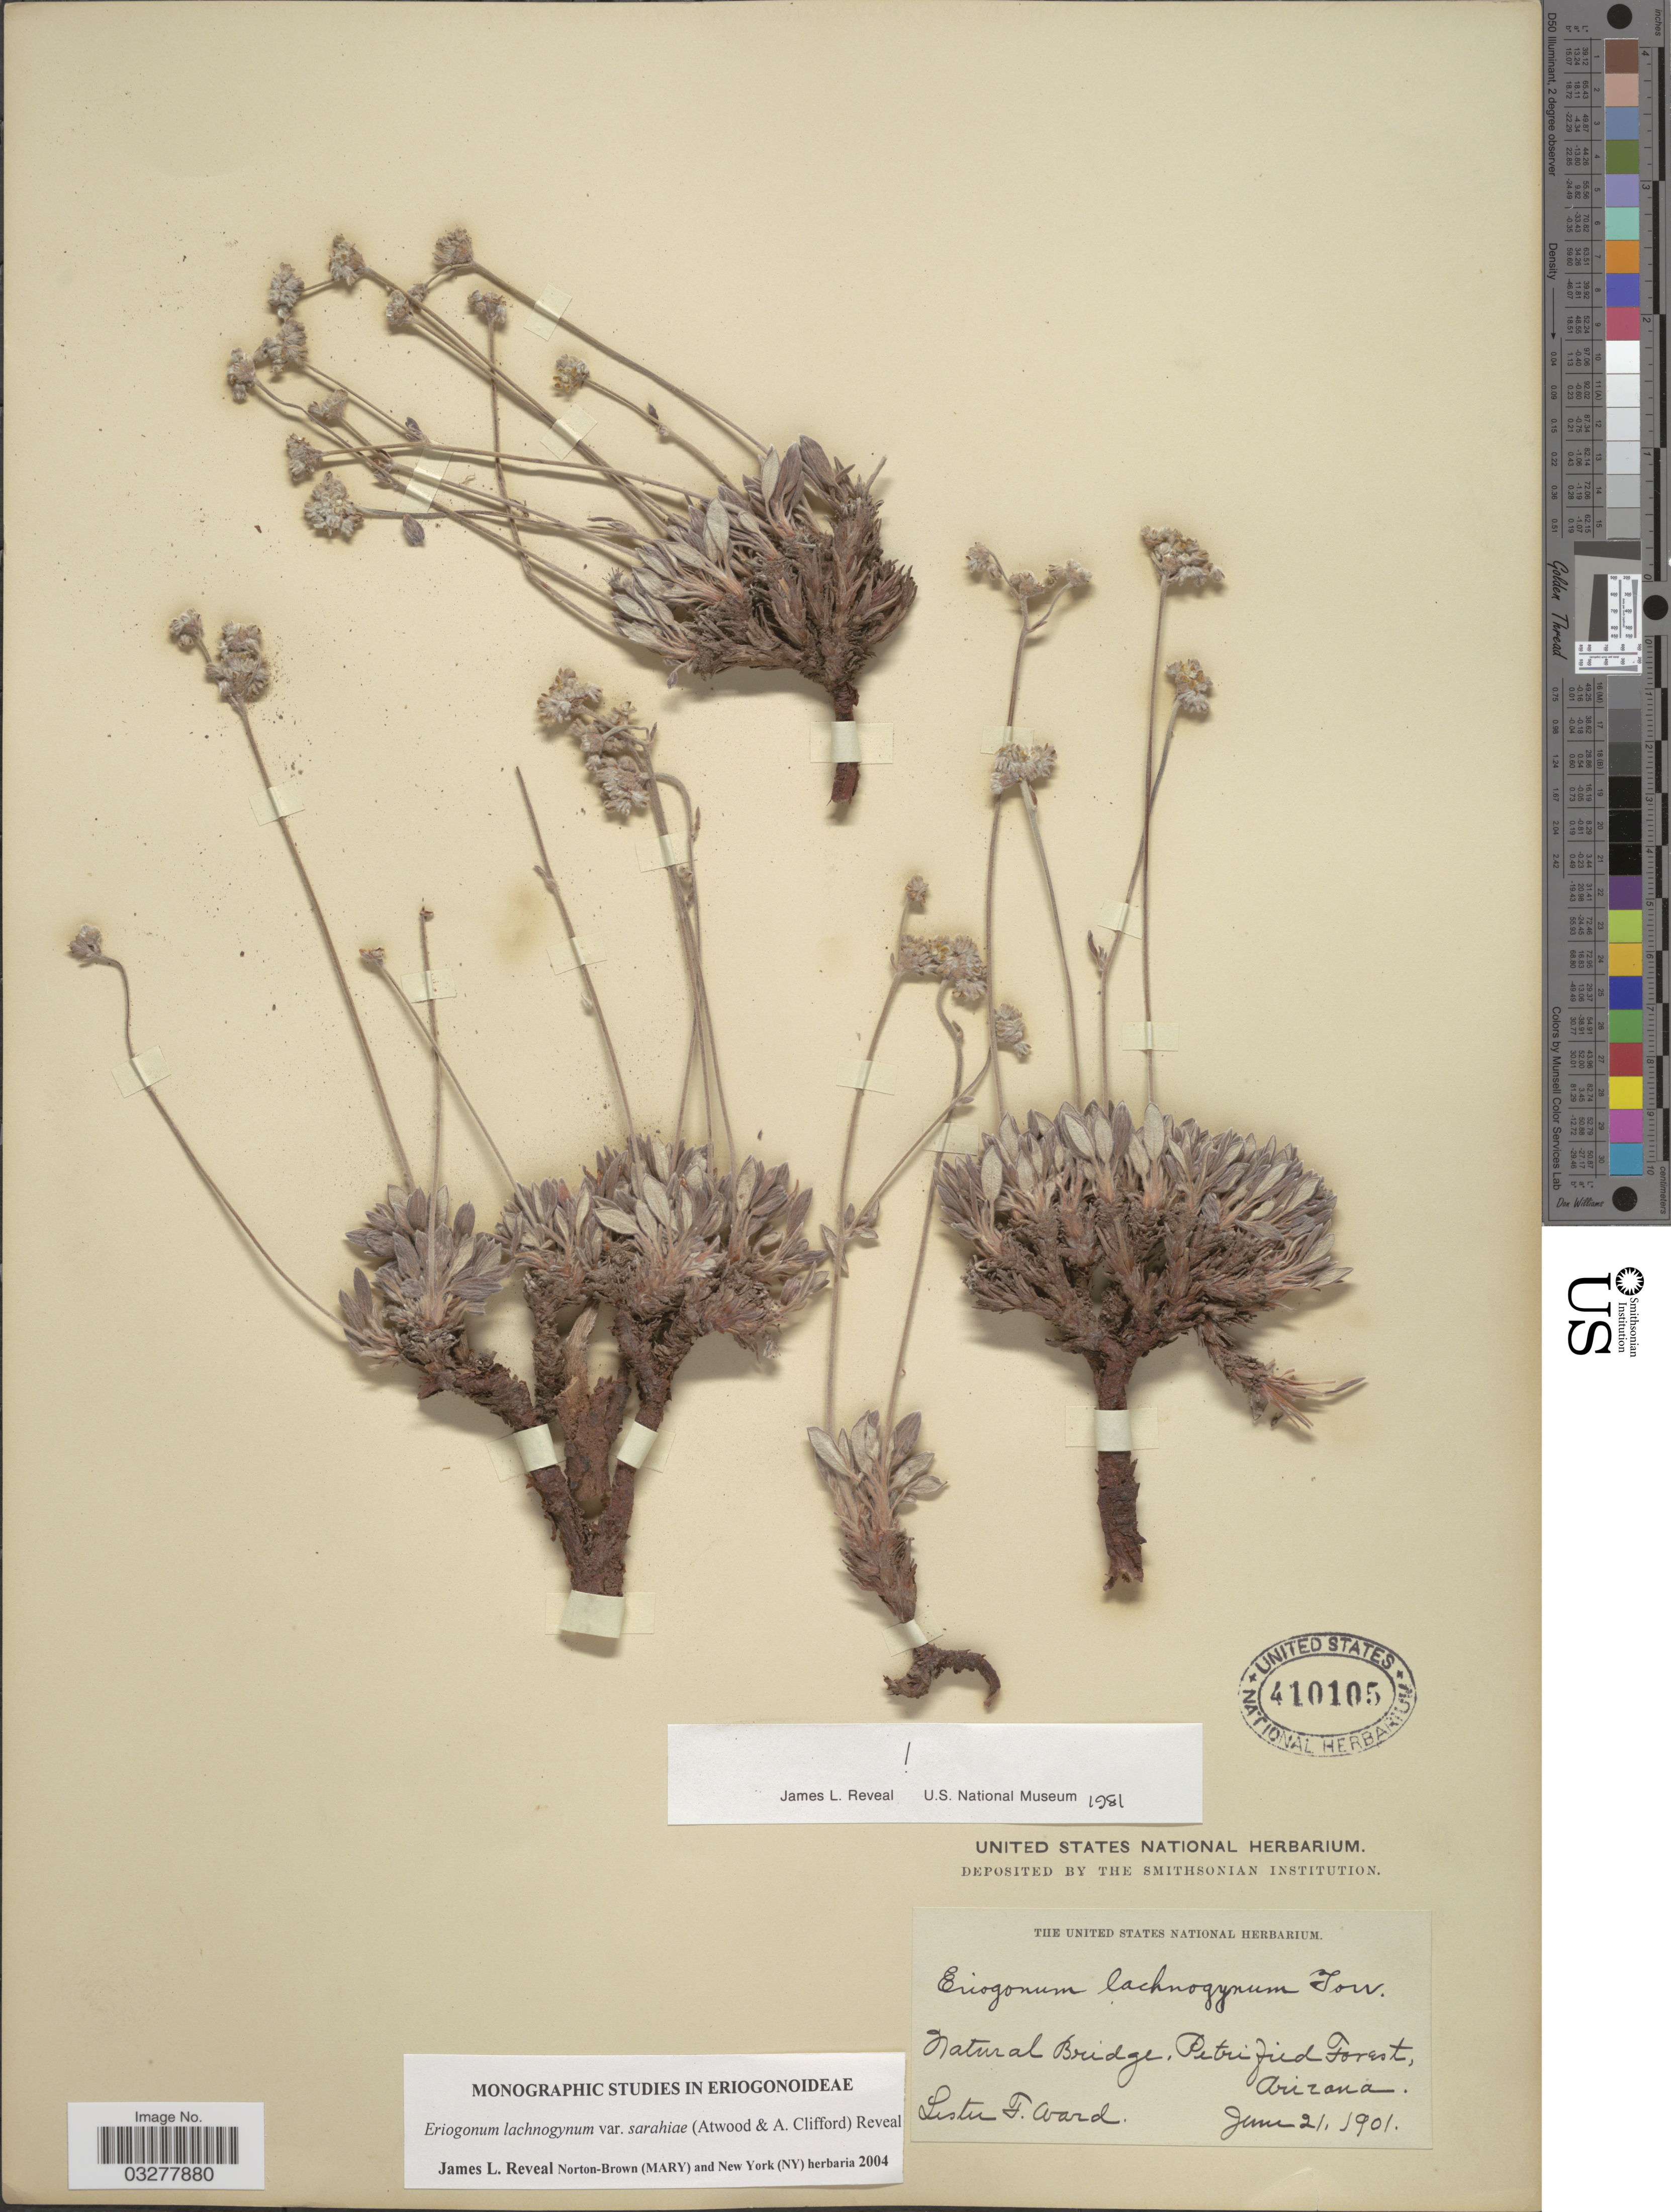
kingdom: Plantae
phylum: Tracheophyta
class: Magnoliopsida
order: Caryophyllales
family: Polygonaceae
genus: Eriogonum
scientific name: Eriogonum lachnogynum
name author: Torr. ex Benth.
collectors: L. F. Ward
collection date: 1901-06-21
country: United States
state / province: Arizona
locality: Natural Bridge, Petrified Forest.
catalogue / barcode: US 410105